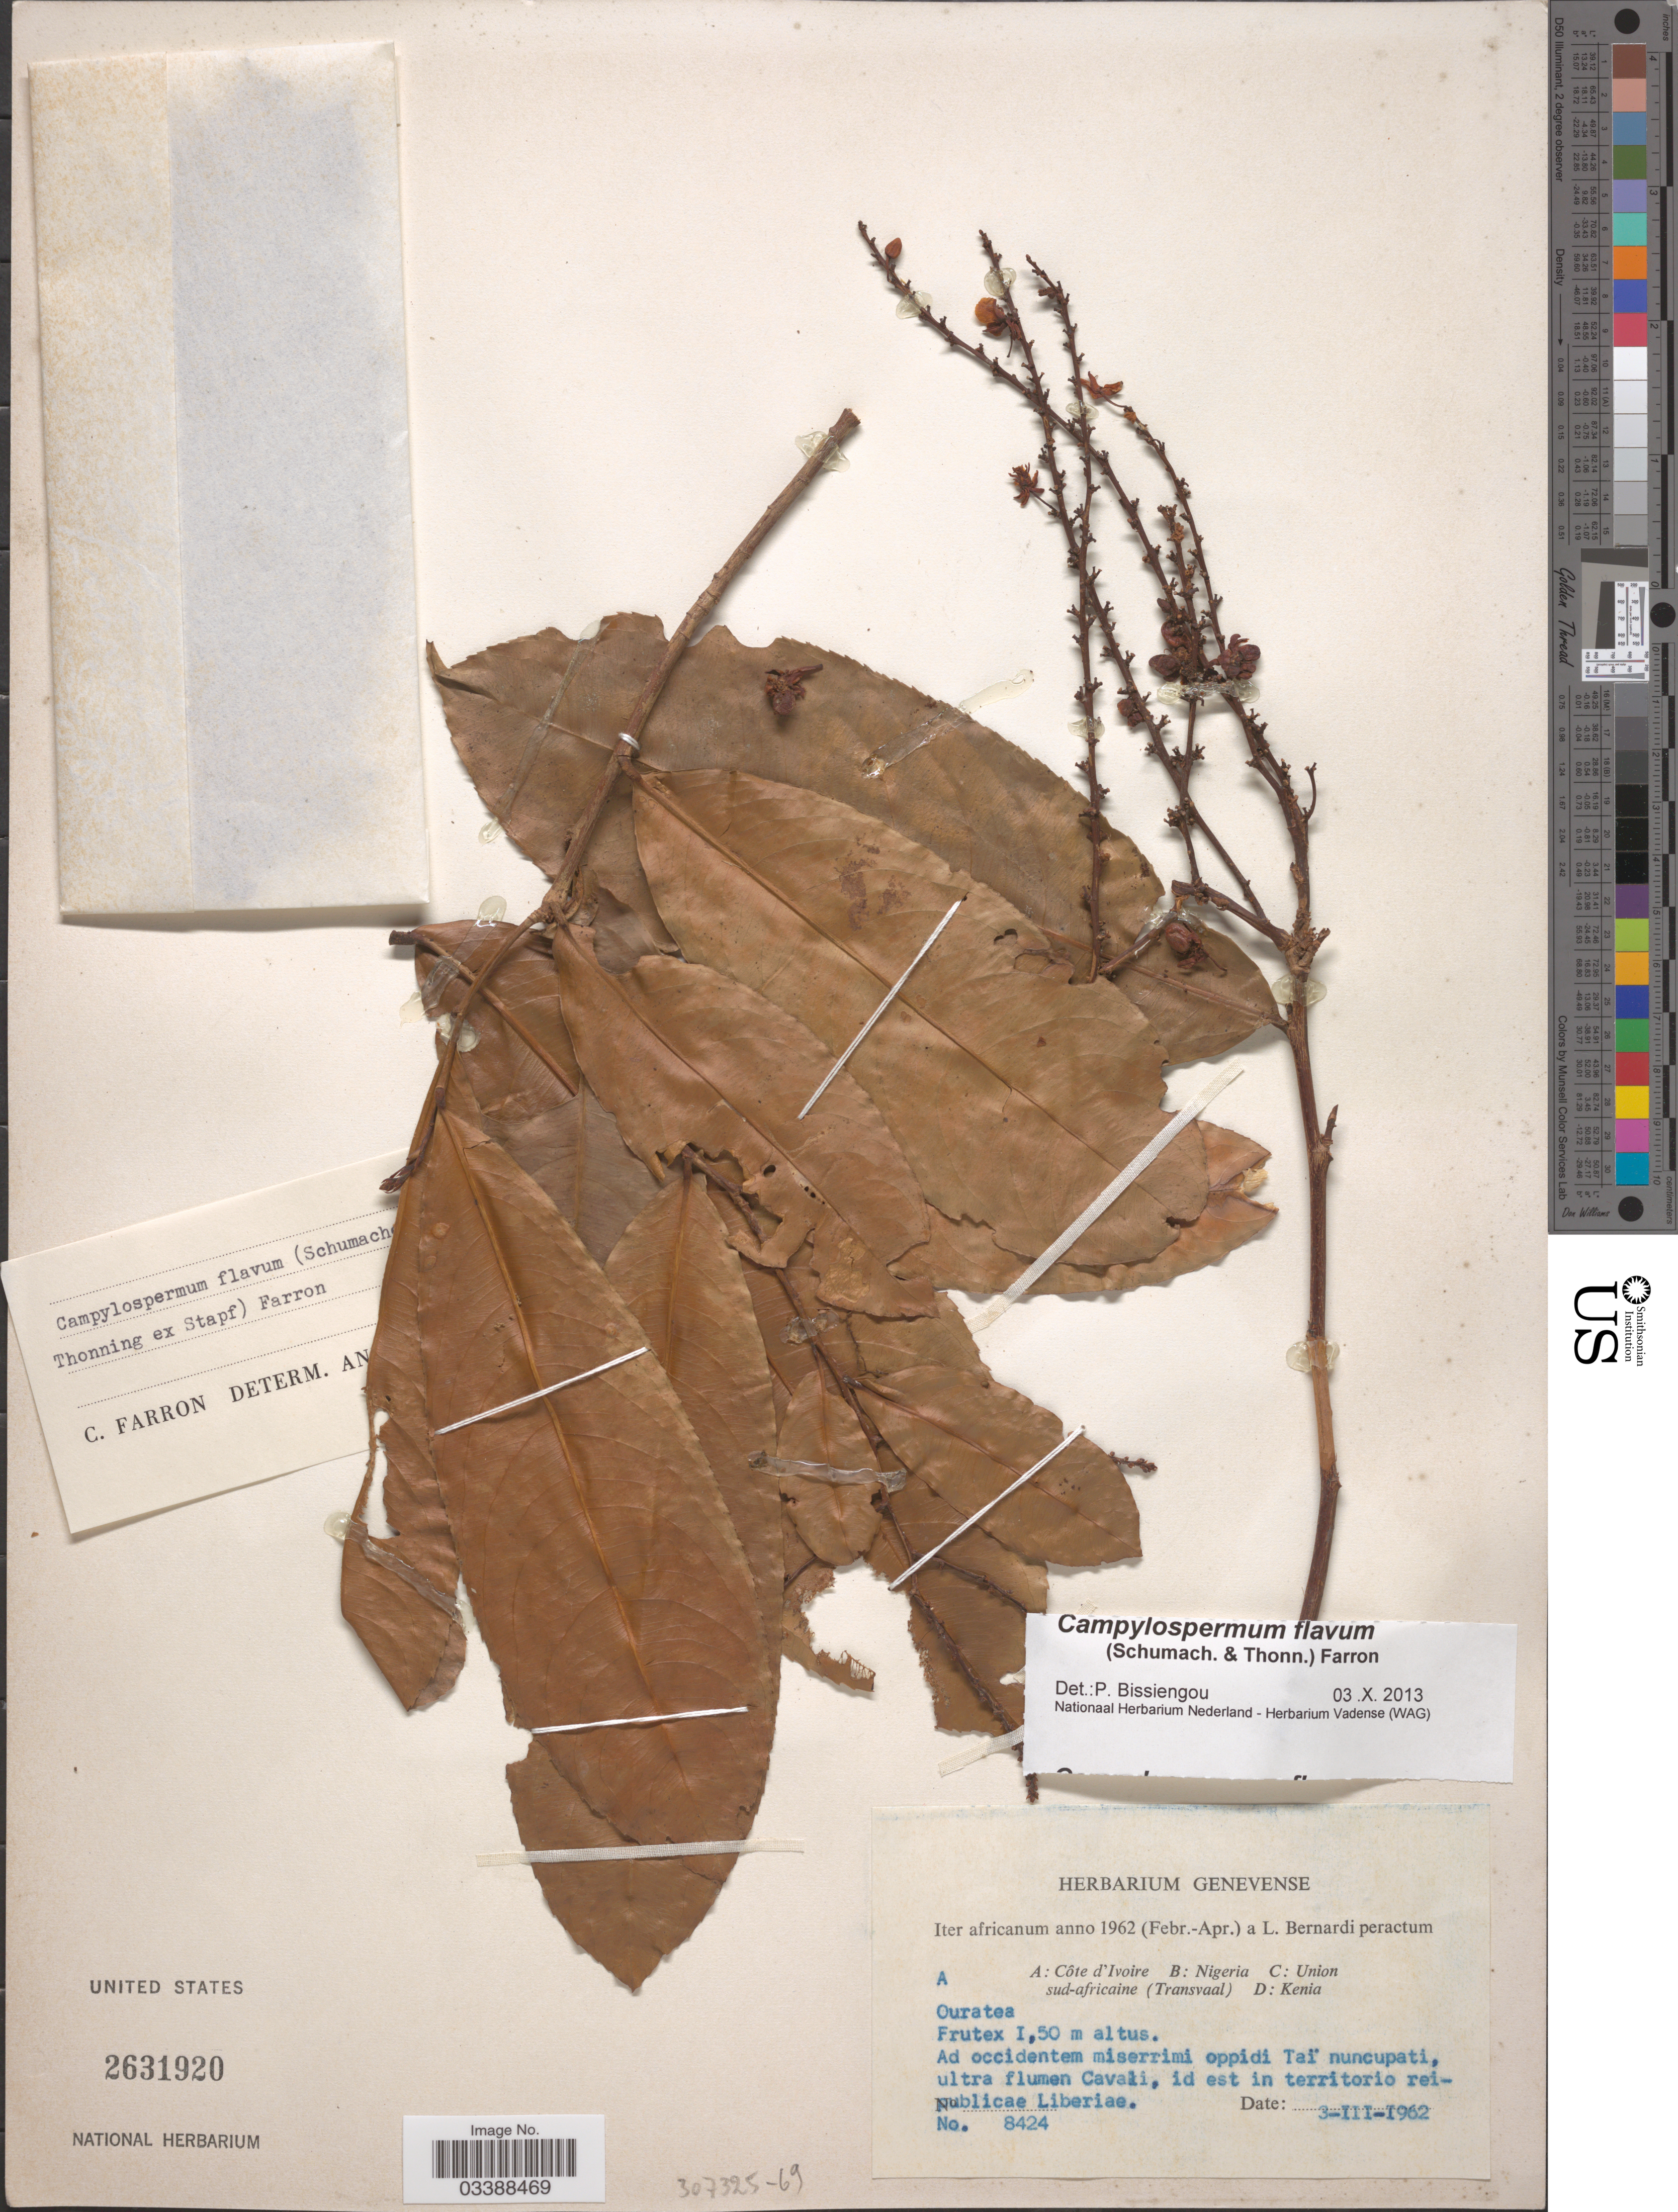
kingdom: Plantae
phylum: Tracheophyta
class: Magnoliopsida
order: Malpighiales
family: Ochnaceae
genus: Campylospermum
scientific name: Campylospermum flavum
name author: (Schumach. & Thonning ex Stapf) Farron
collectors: L. Bernardi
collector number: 8424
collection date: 1962-03-03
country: Ivory Coast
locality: Côte d'Ivoire. Ad occidentem miserrimi oppidi Taï nuncupati ultra flumen Cavali, id est in territorio reipublicae Liberiae.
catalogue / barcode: US 2631920